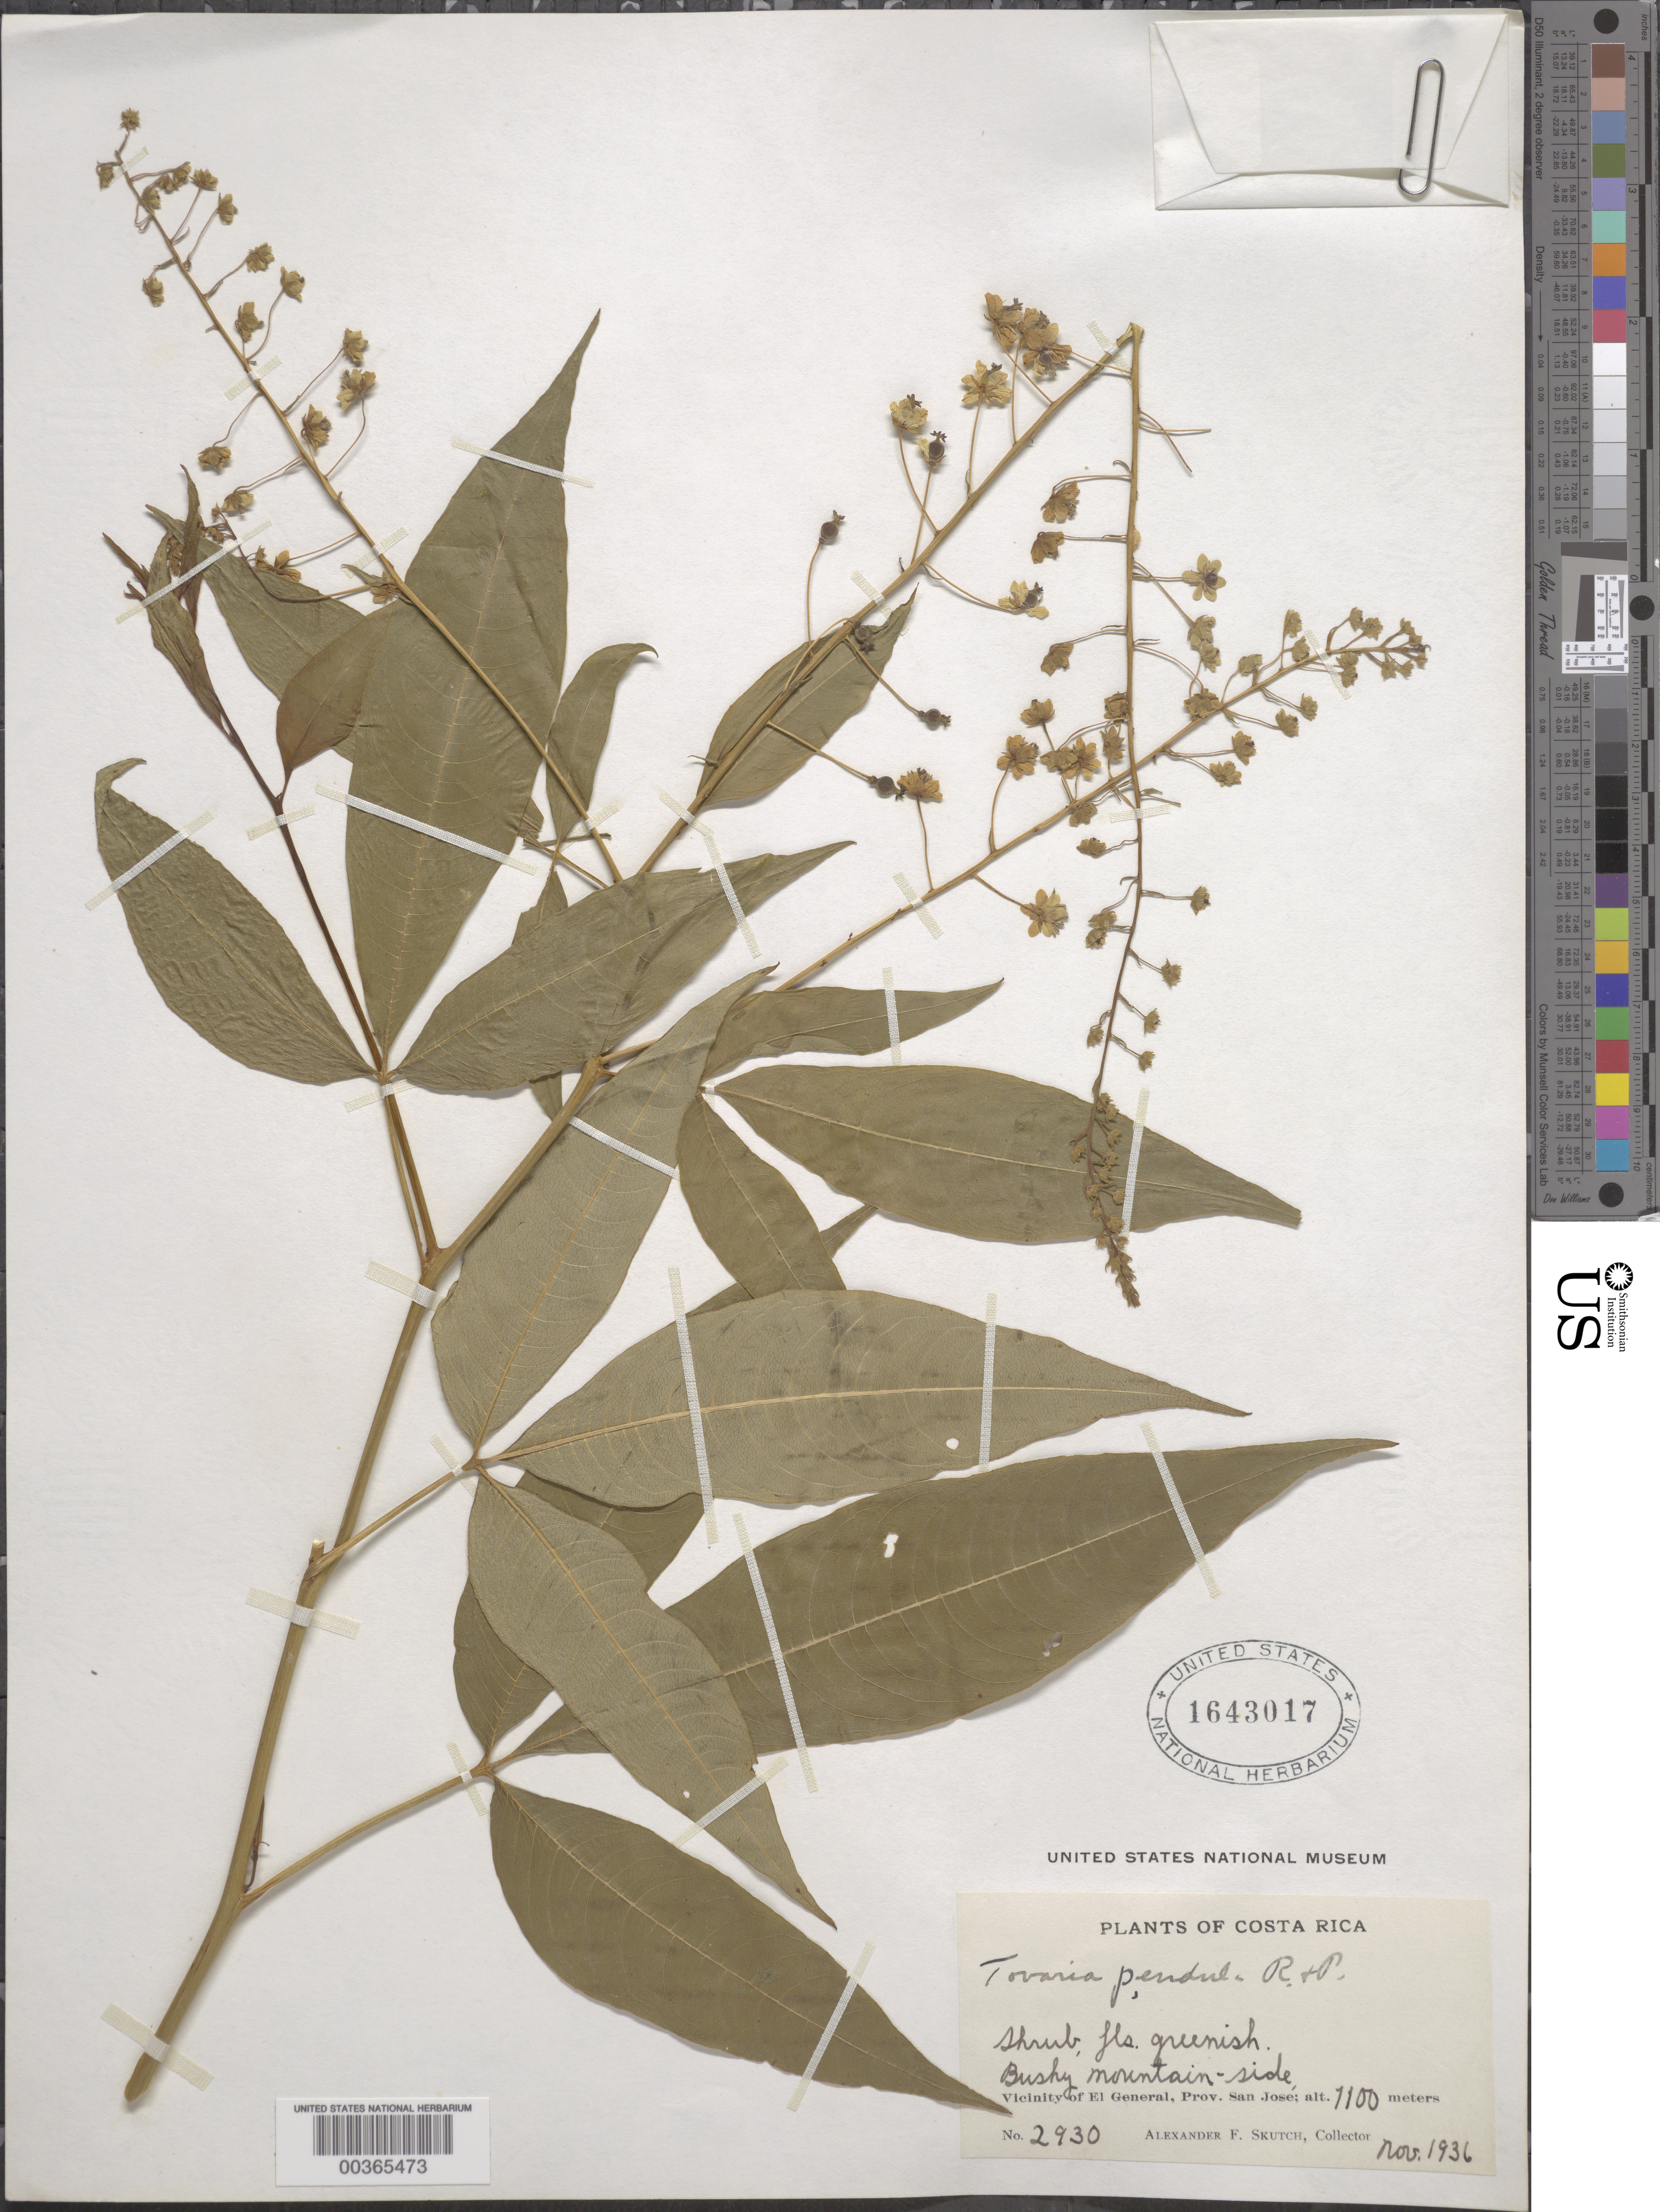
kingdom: Plantae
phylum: Tracheophyta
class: Magnoliopsida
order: Brassicales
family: Tovariaceae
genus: Tovaria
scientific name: Tovaria pendula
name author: Ruiz & Pav.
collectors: A. F. Skutch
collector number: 2930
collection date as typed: Nov 1936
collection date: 1936-11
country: Costa Rica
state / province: San José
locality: Vicinity of el general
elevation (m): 1100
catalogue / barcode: US 1643017